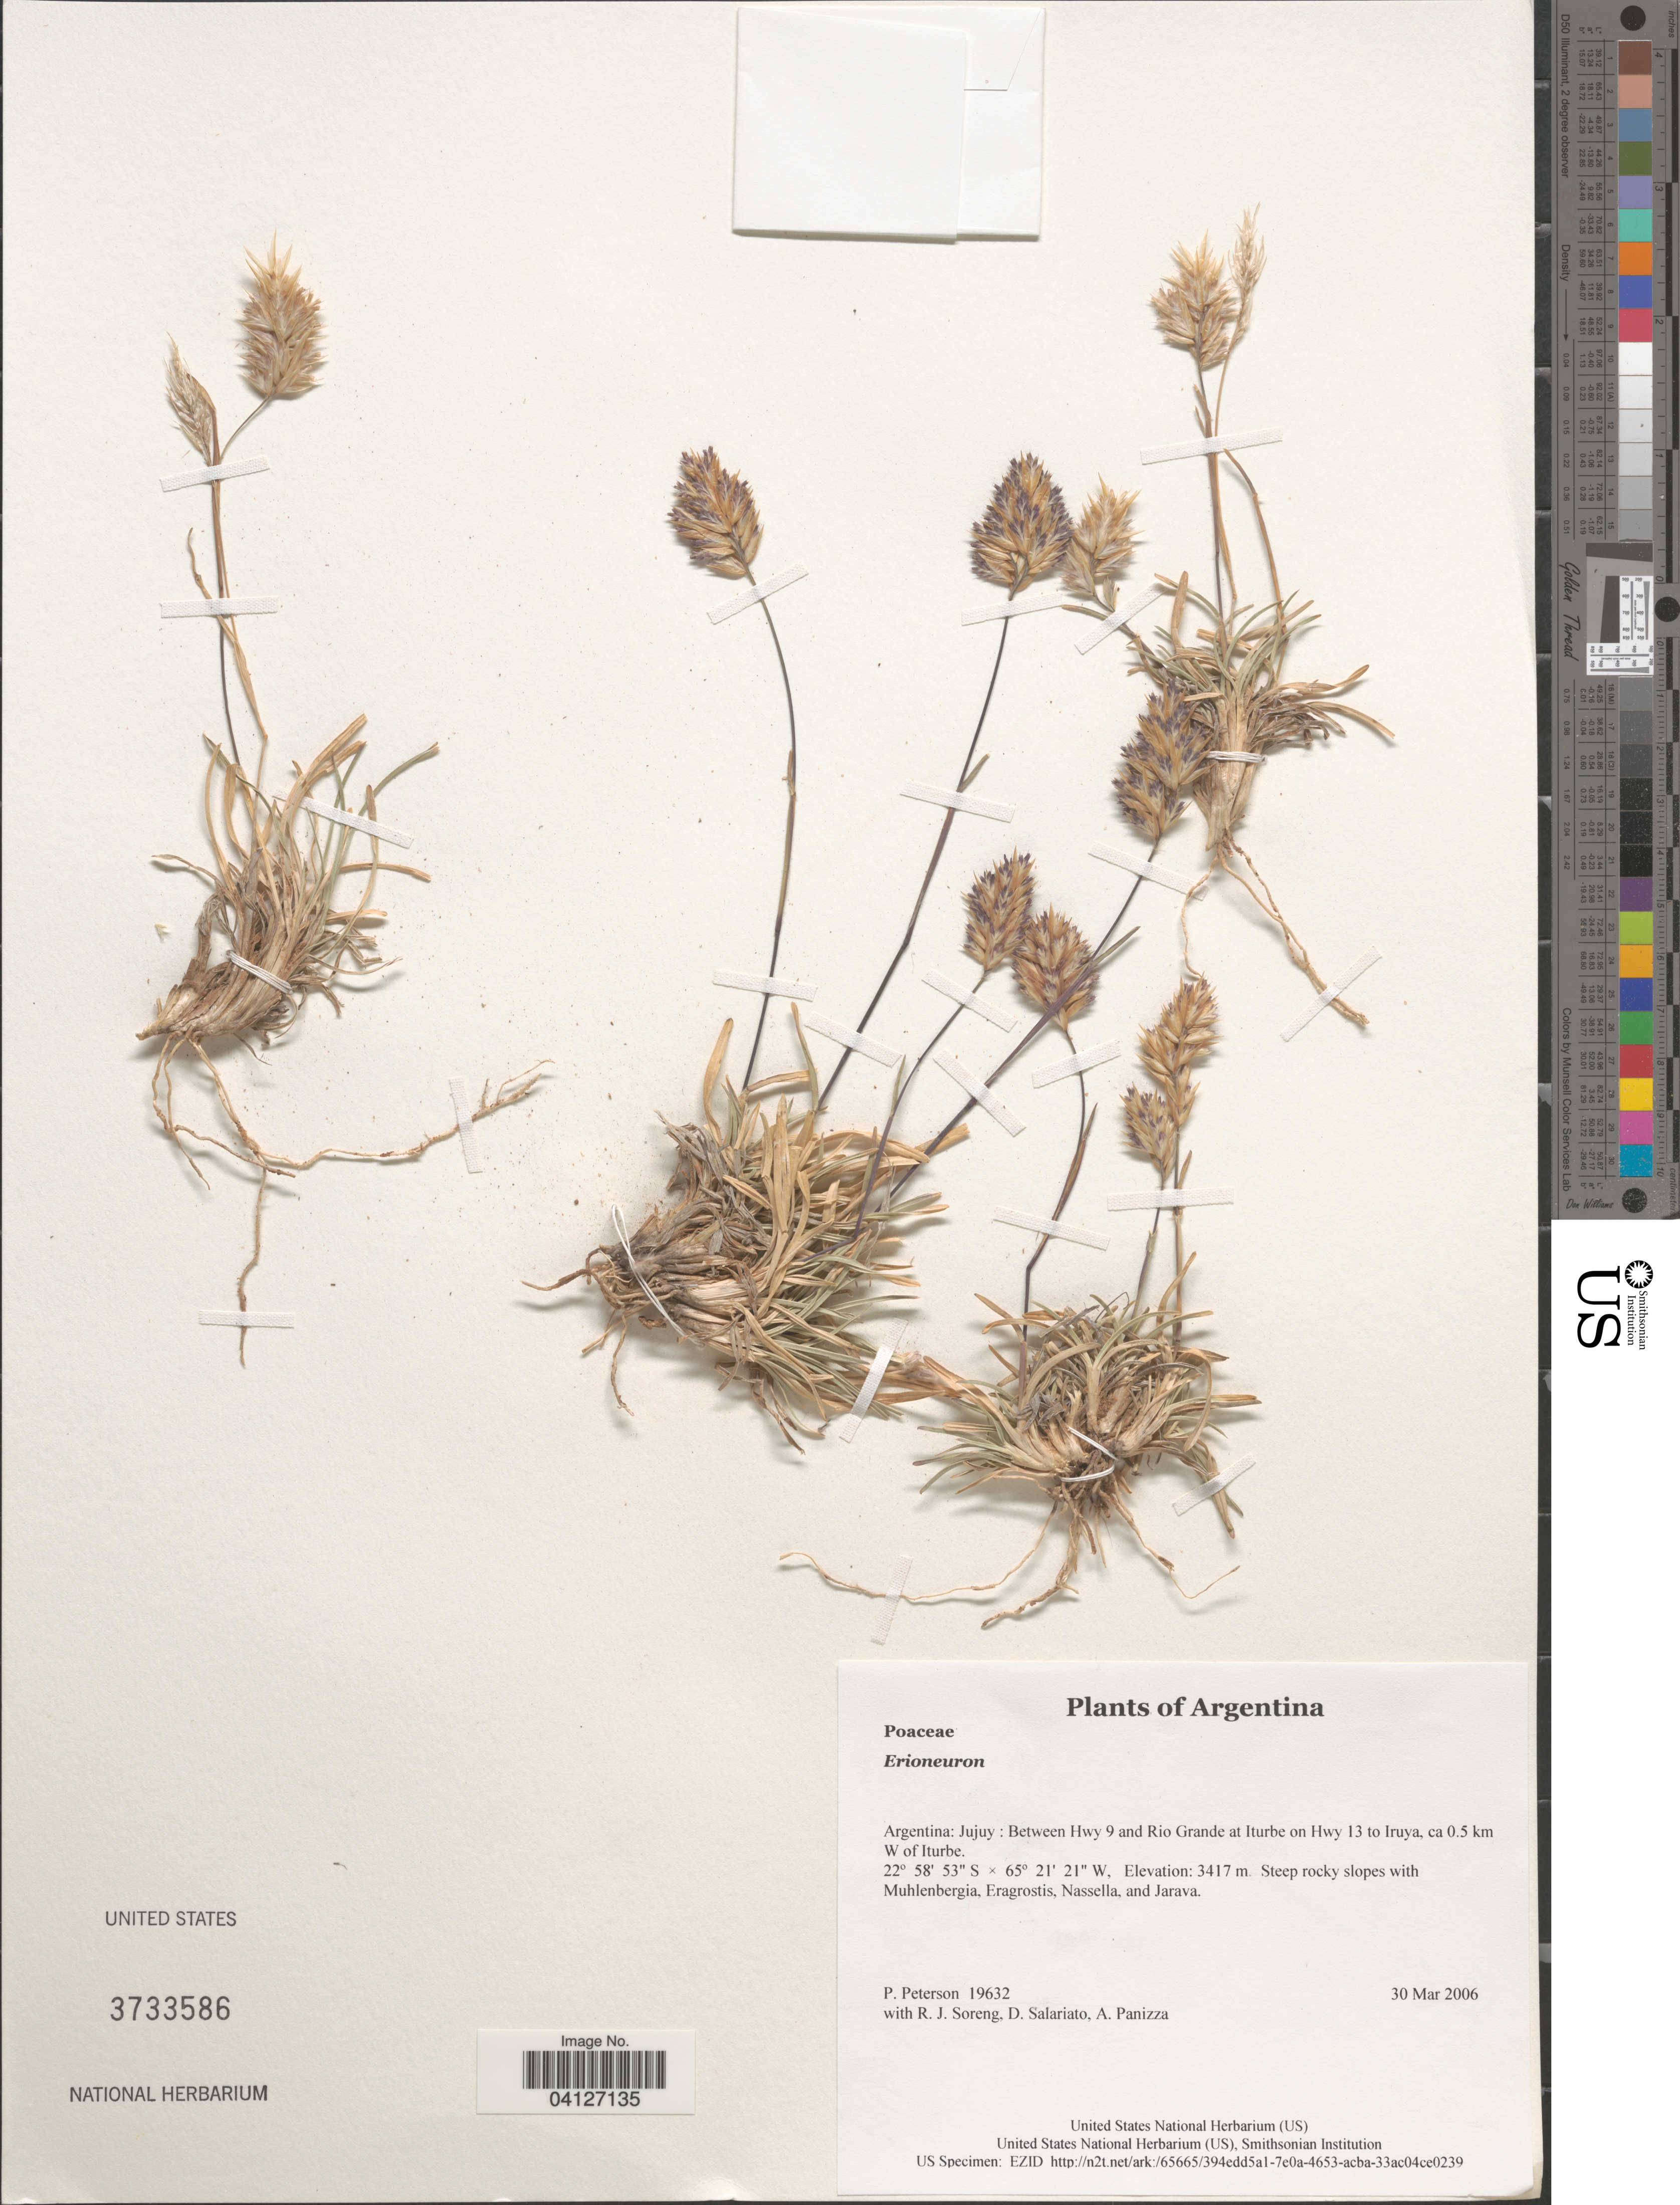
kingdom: Plantae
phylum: Tracheophyta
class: Liliopsida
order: Poales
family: Poaceae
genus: Erioneuron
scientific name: Erioneuron sp.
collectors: P. Peterson, R. J. Soreng, D. Salariato & A. Panizza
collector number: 19632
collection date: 2006-03-30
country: Argentina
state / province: Jujuy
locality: Between Hwy 9 and Rio Grande at Iturbe on Hwy 13 to Iruya, ca 0.5 km W of Iturbe.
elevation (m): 3417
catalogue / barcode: US 3733586